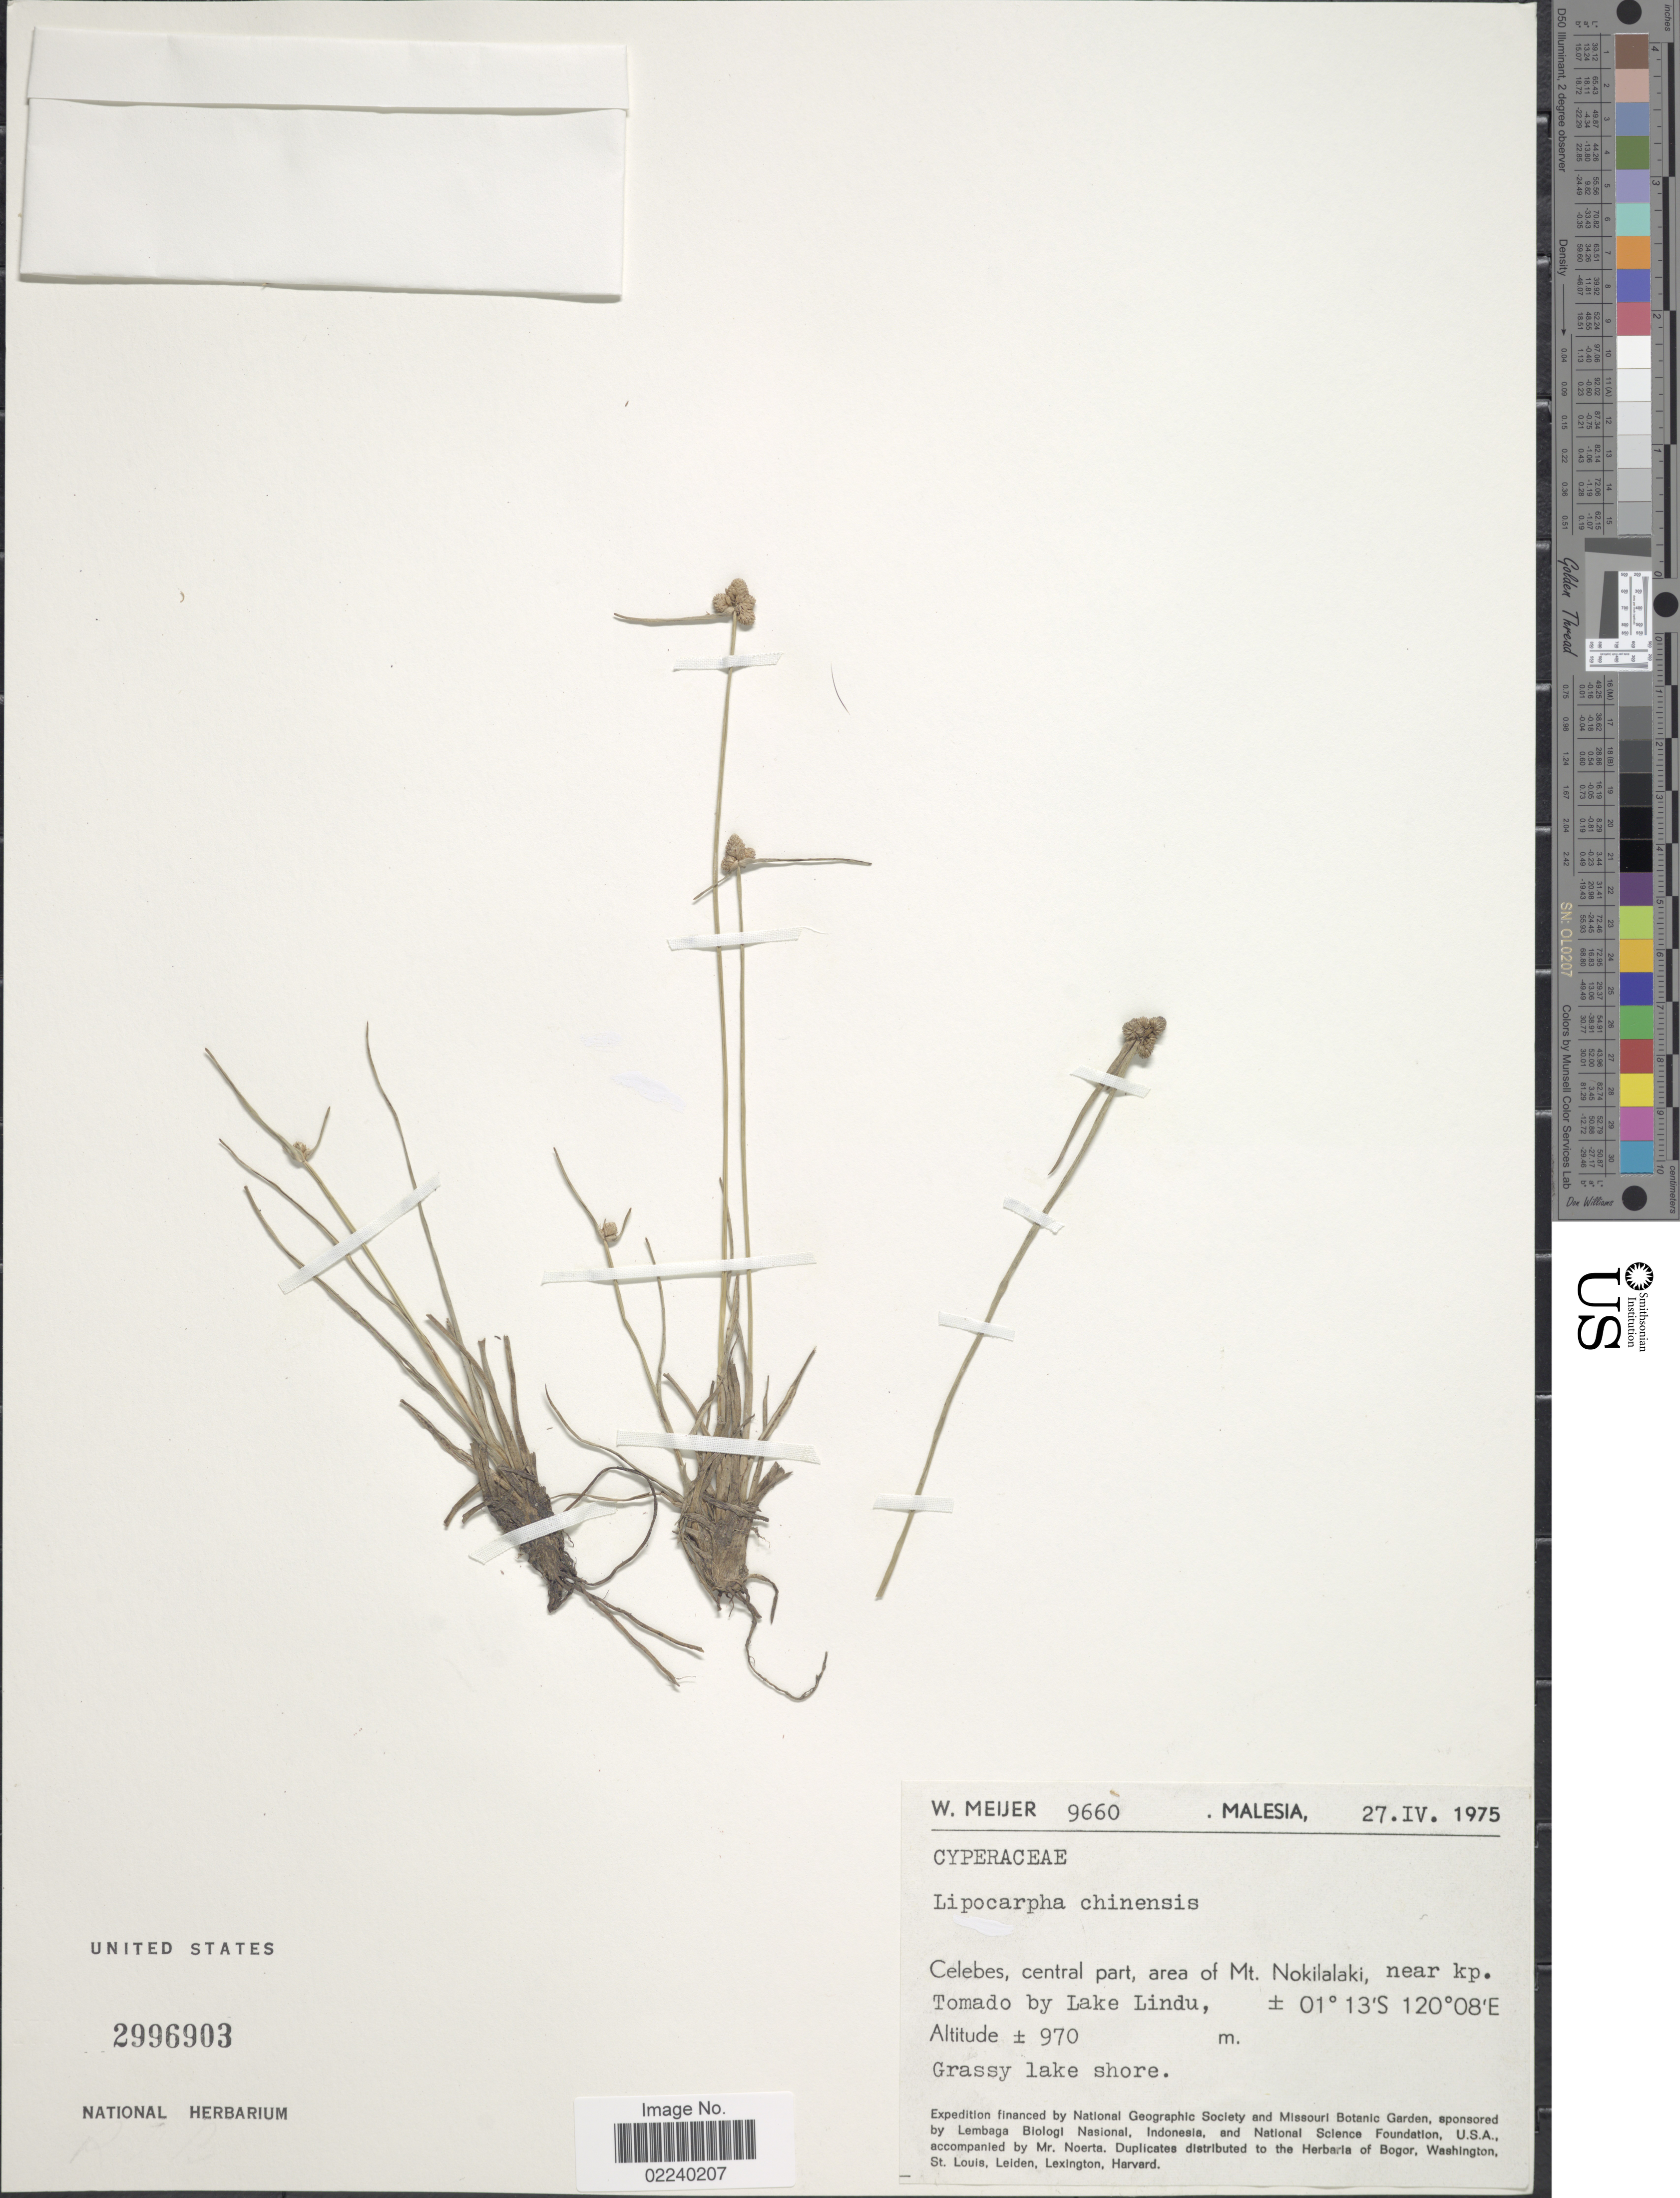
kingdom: Plantae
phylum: Tracheophyta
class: Liliopsida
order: Poales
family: Cyperaceae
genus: Cyperus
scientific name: Cyperus albescens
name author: (Steud.) Larridon & Govaerts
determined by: Strong, M. T., (US), Smithsonian Institution - National Museum of Natural History (UNITED STATES)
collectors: W. Meijer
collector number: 9660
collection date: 1975-04-27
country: Malaysia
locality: Celebes, central part, area of Mt. Nokilalaki, near kp. Tomado by lake Lindu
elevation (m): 970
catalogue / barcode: US 2996903